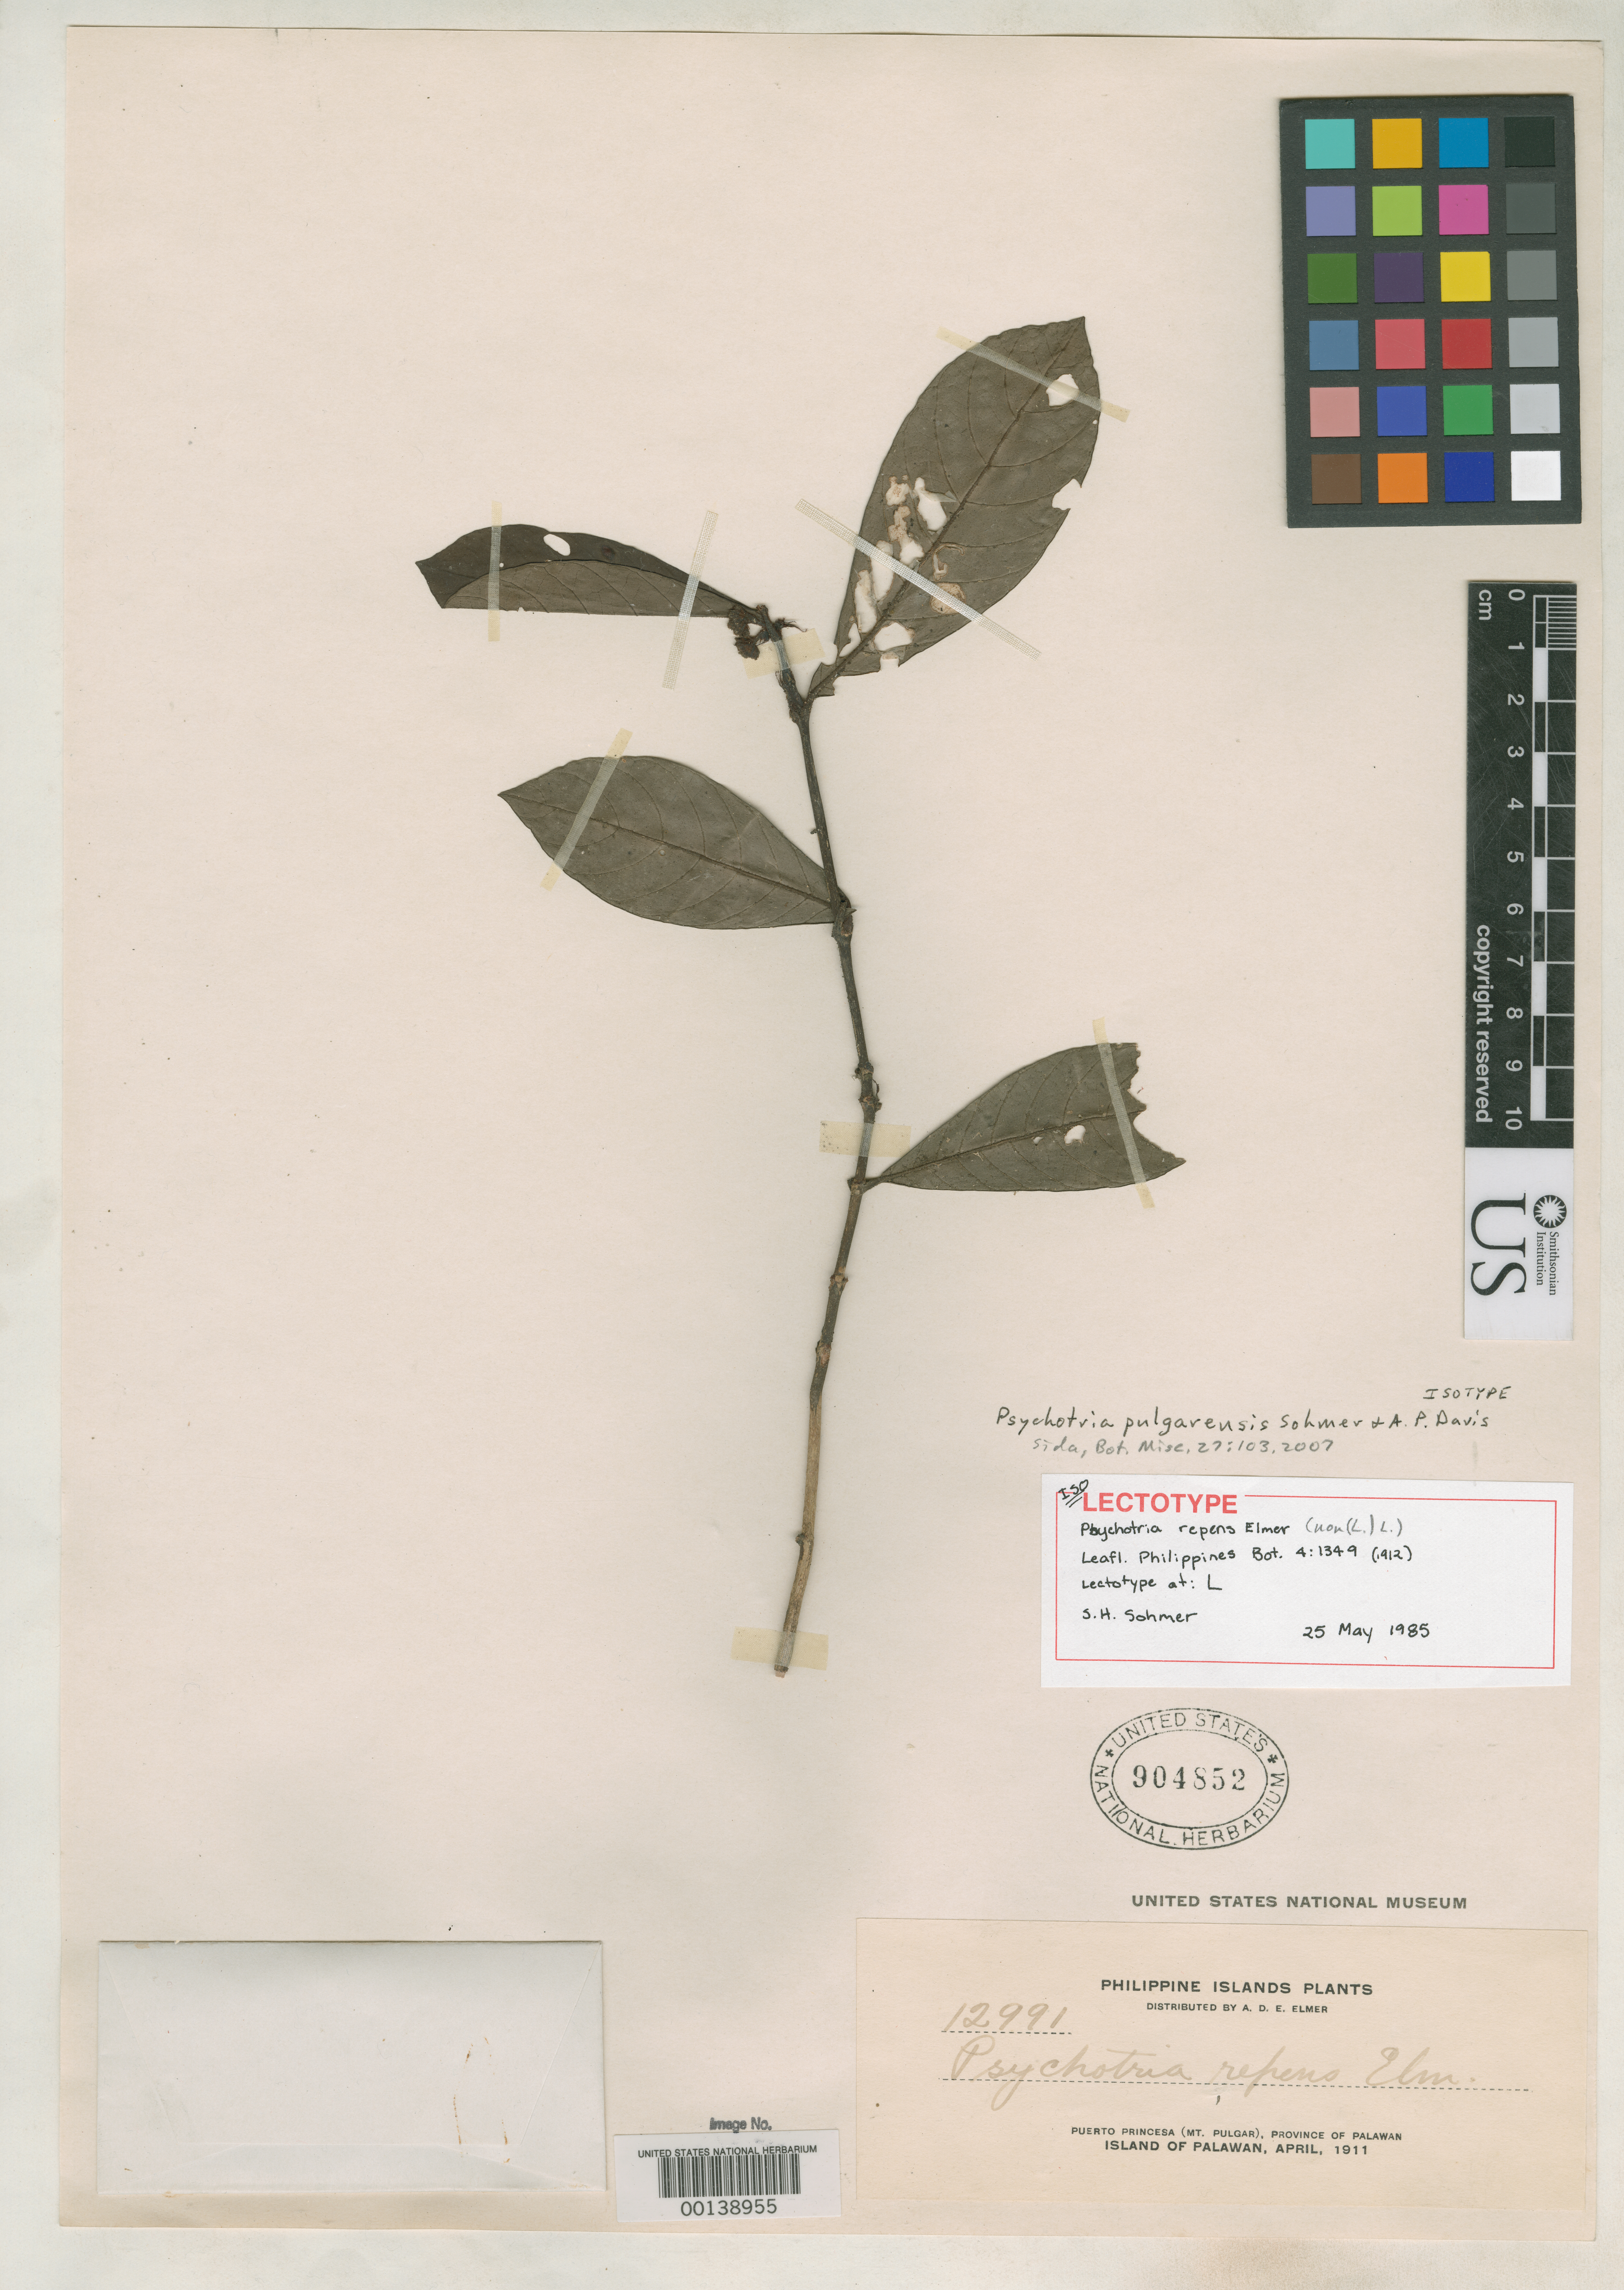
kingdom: Plantae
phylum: Tracheophyta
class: Magnoliopsida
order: Gentianales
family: Rubiaceae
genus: Psychotria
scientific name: Psychotria repens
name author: Elmer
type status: Isolectotype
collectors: A. D. E. Elmer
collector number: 12991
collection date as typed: Apr 1911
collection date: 1911-04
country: Philippines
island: Palawan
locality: Puerto Princesa (Mt. Pulgar), Province of Palawan.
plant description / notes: Later homonym of Psychotria repens (L.) L. (1759). Currently accepted name as cited by Sohmer & Davis (2007).; Also a type of Psychotria pulgarensis Sohmer & A.P. Davis, nom. nov.; Replacement name for Psychotra repens Elmer, nom. illeg.; Also a type of Psychotria repens Elmer, nom. illeg.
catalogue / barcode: US 904852